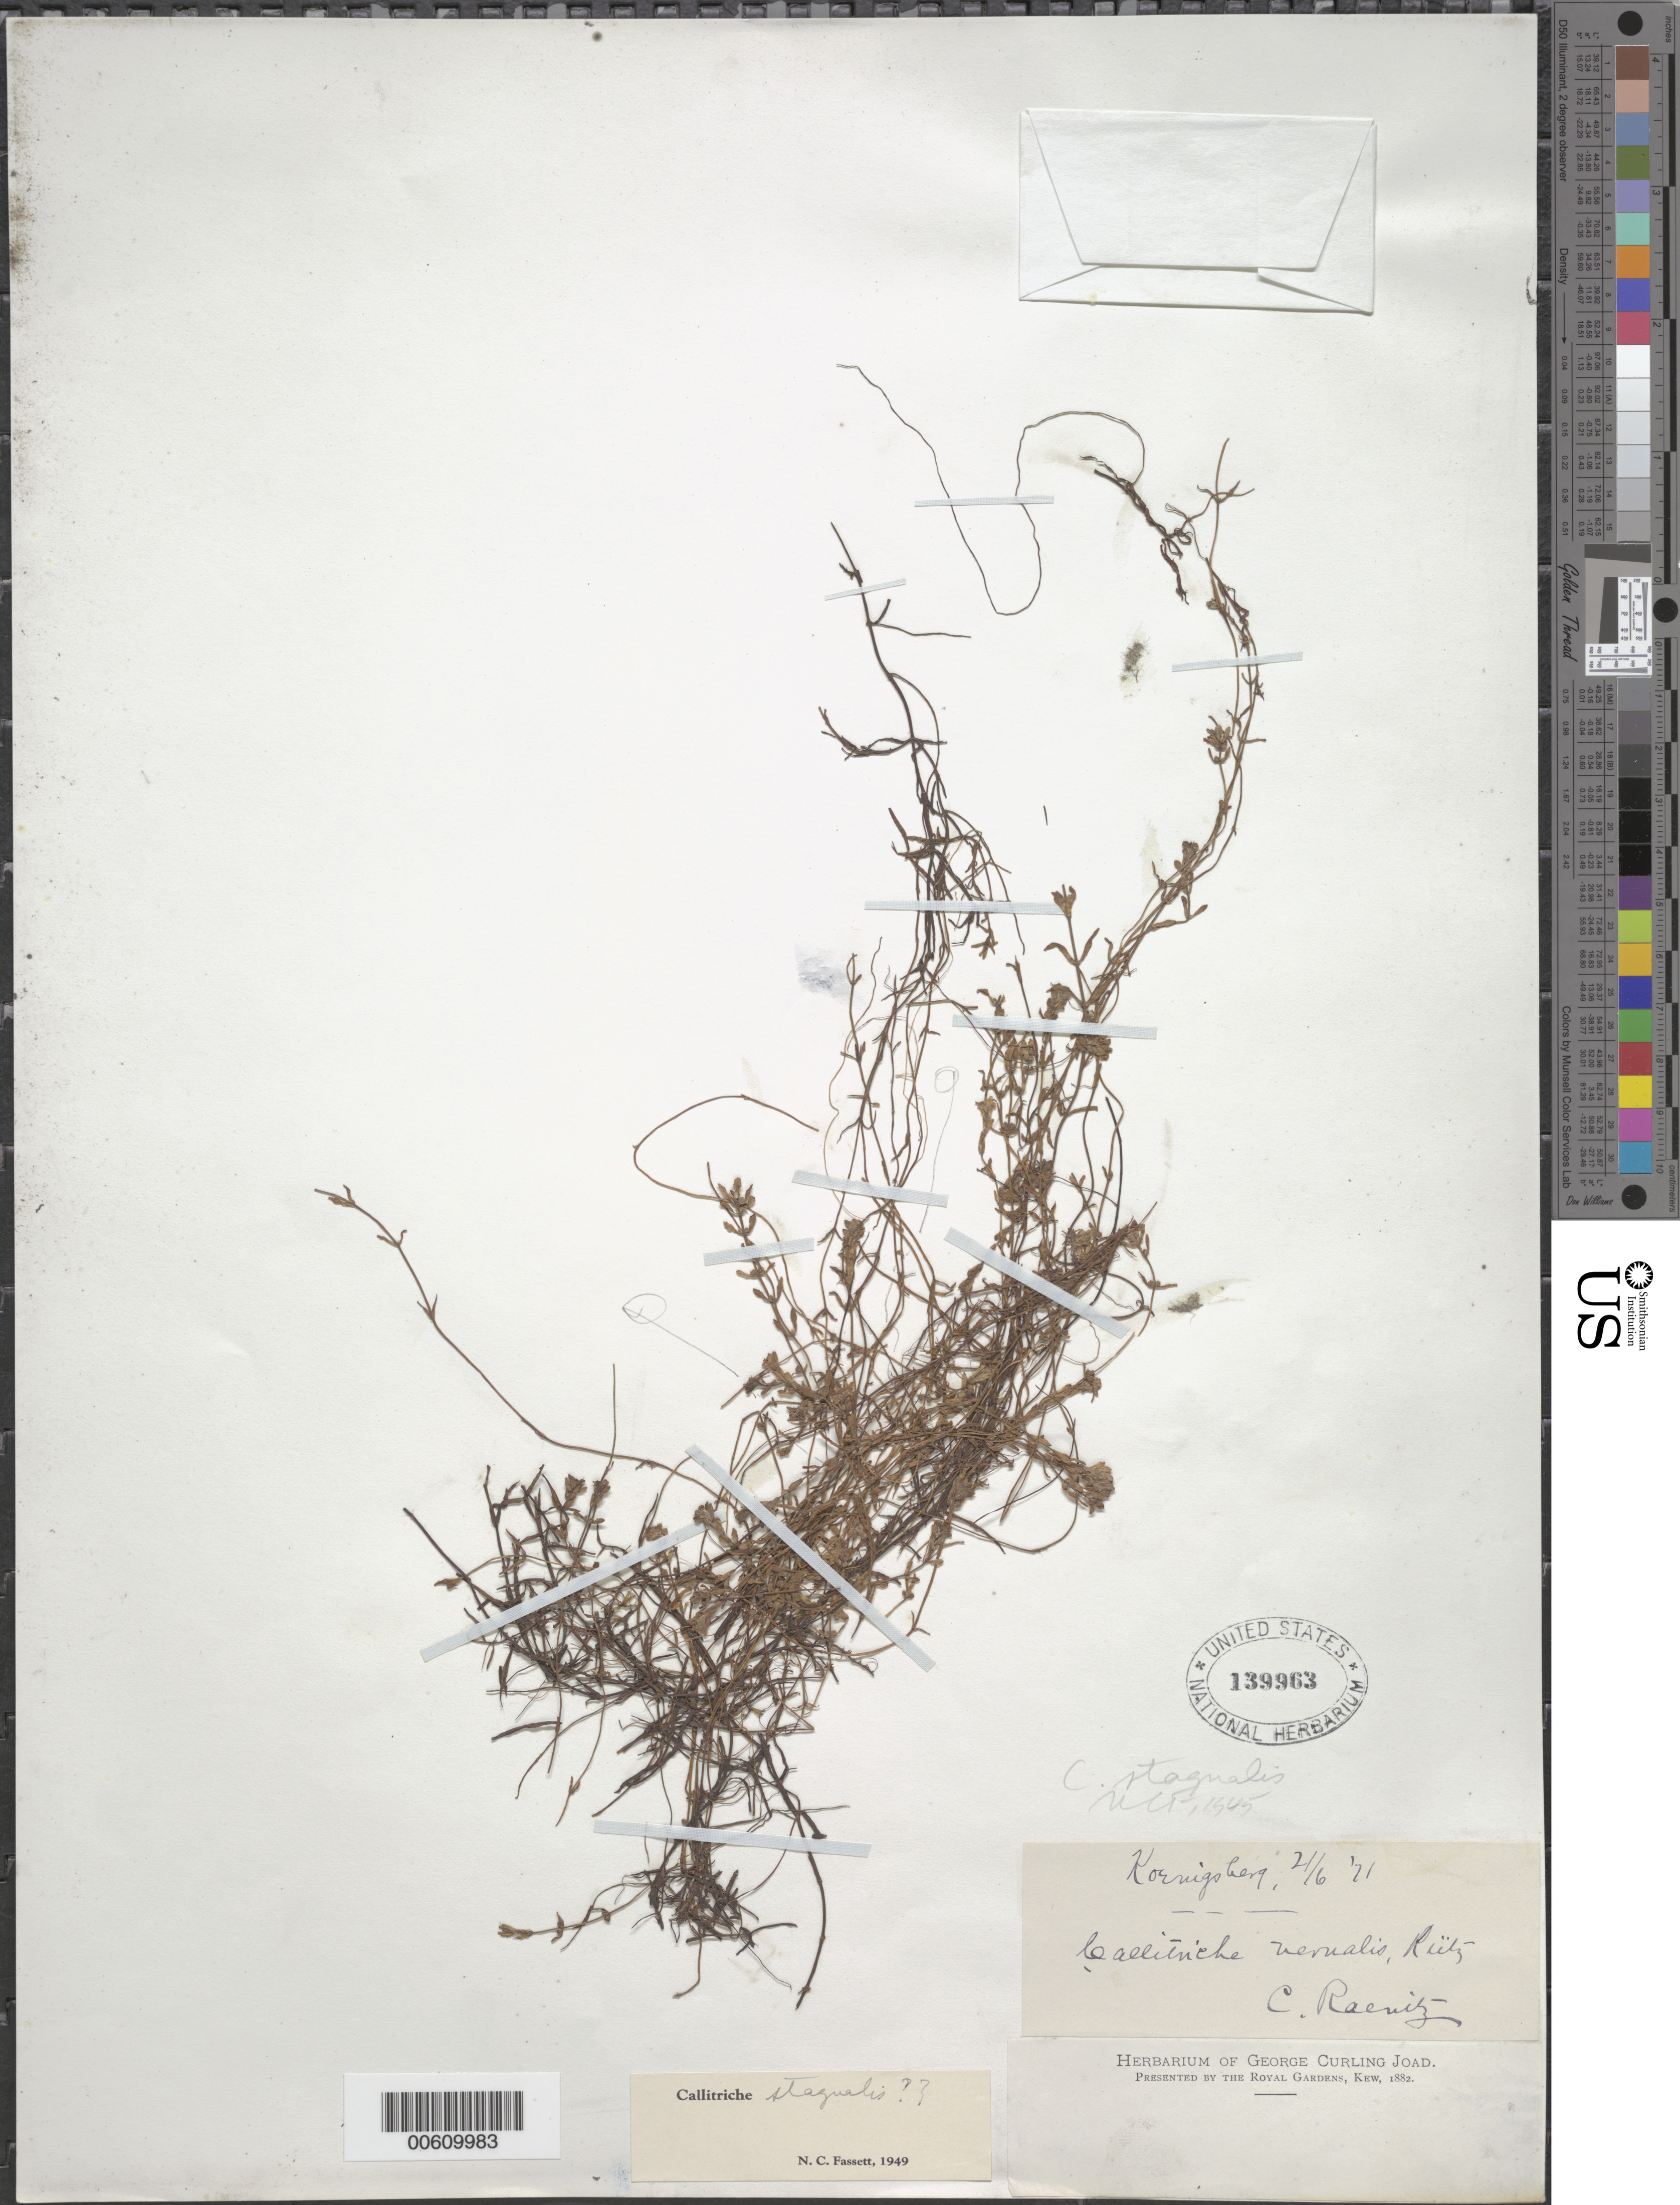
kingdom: Plantae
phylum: Tracheophyta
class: Magnoliopsida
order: Lamiales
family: Plantaginaceae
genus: Callitriche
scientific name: Callitriche stagnalis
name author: Scop.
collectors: C. G. Baenitz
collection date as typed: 21 Jun 1871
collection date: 1871-06-21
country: Germany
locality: Königsberg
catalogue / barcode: US 139963